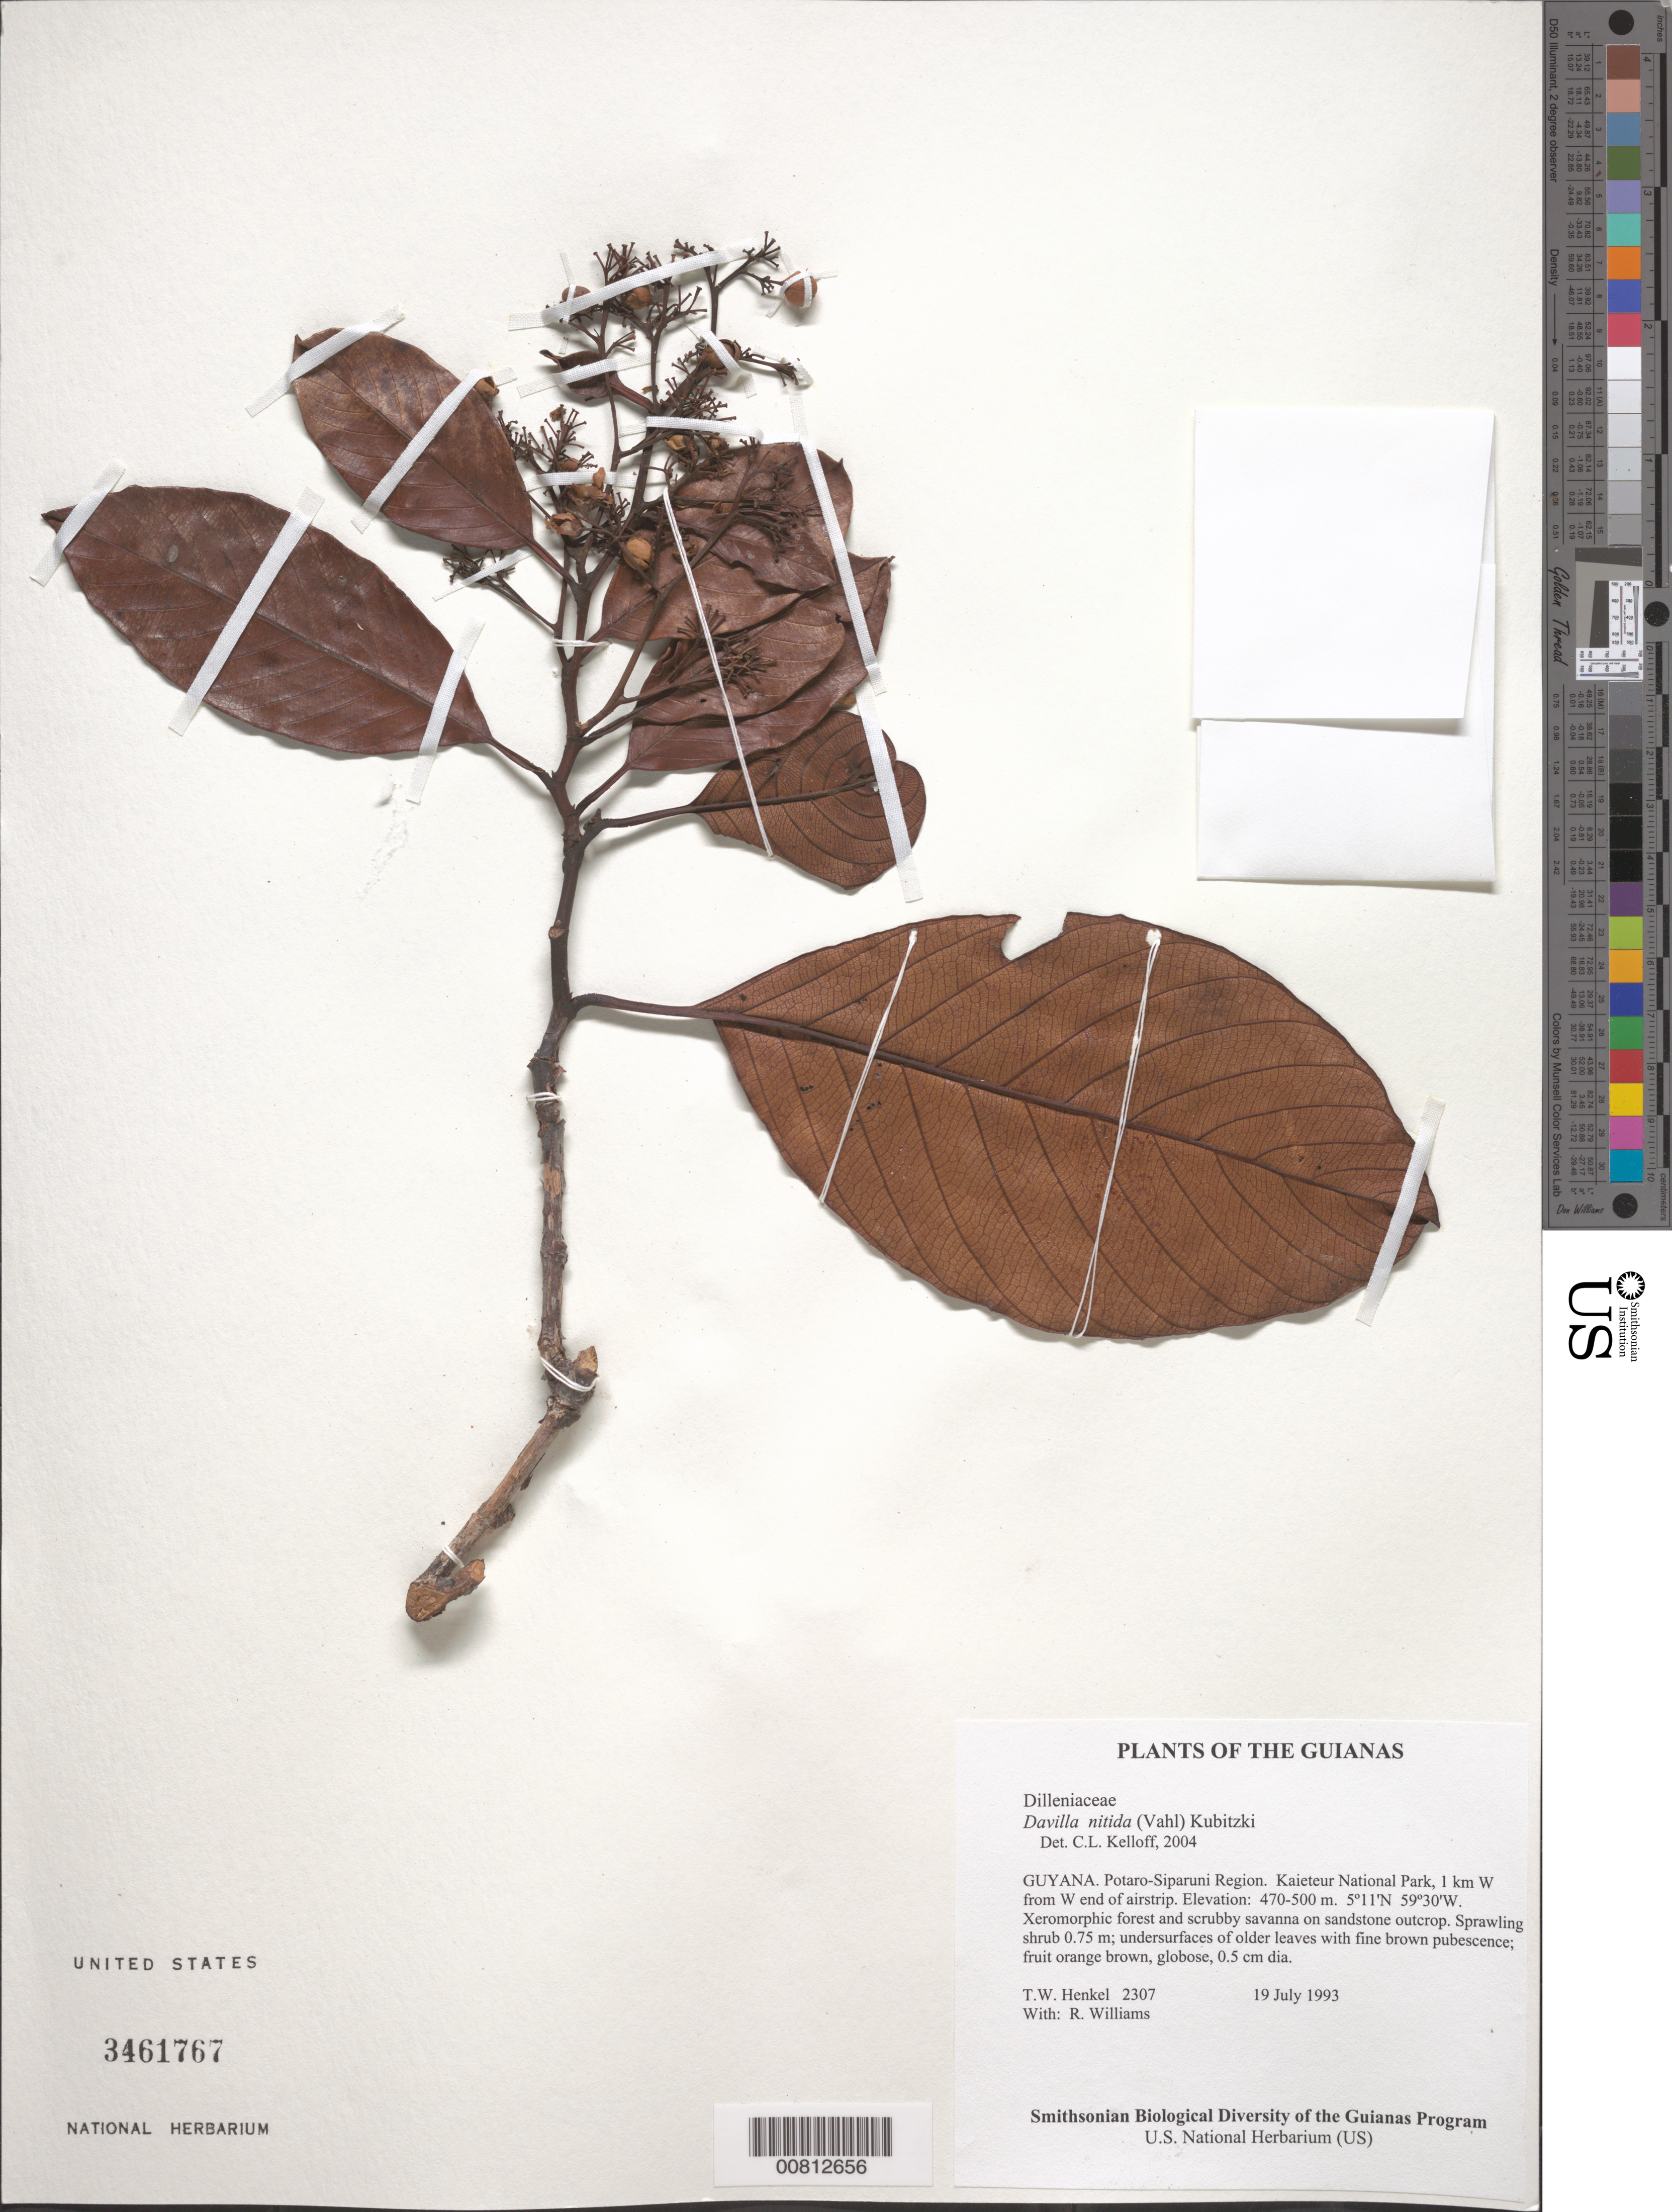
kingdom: Plantae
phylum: Tracheophyta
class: Magnoliopsida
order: Dilleniales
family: Dilleniaceae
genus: Davilla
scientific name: Davilla nitida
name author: (Vahl) Kubitzki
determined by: Kelloff, Carol L., (US), Smithsonian Institution - National Museum of Natural History (UNITED STATES)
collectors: T. Henkel & R. Williams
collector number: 2307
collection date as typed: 19 July 1993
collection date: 1993-07-19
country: Guyana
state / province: Potaro-Siparuni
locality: Kaieteur National Park, 1 km W from W end of airstrip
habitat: Xeromorphic forest and scrubby savanna on sandstone outcrop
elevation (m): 470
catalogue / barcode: US 3461767